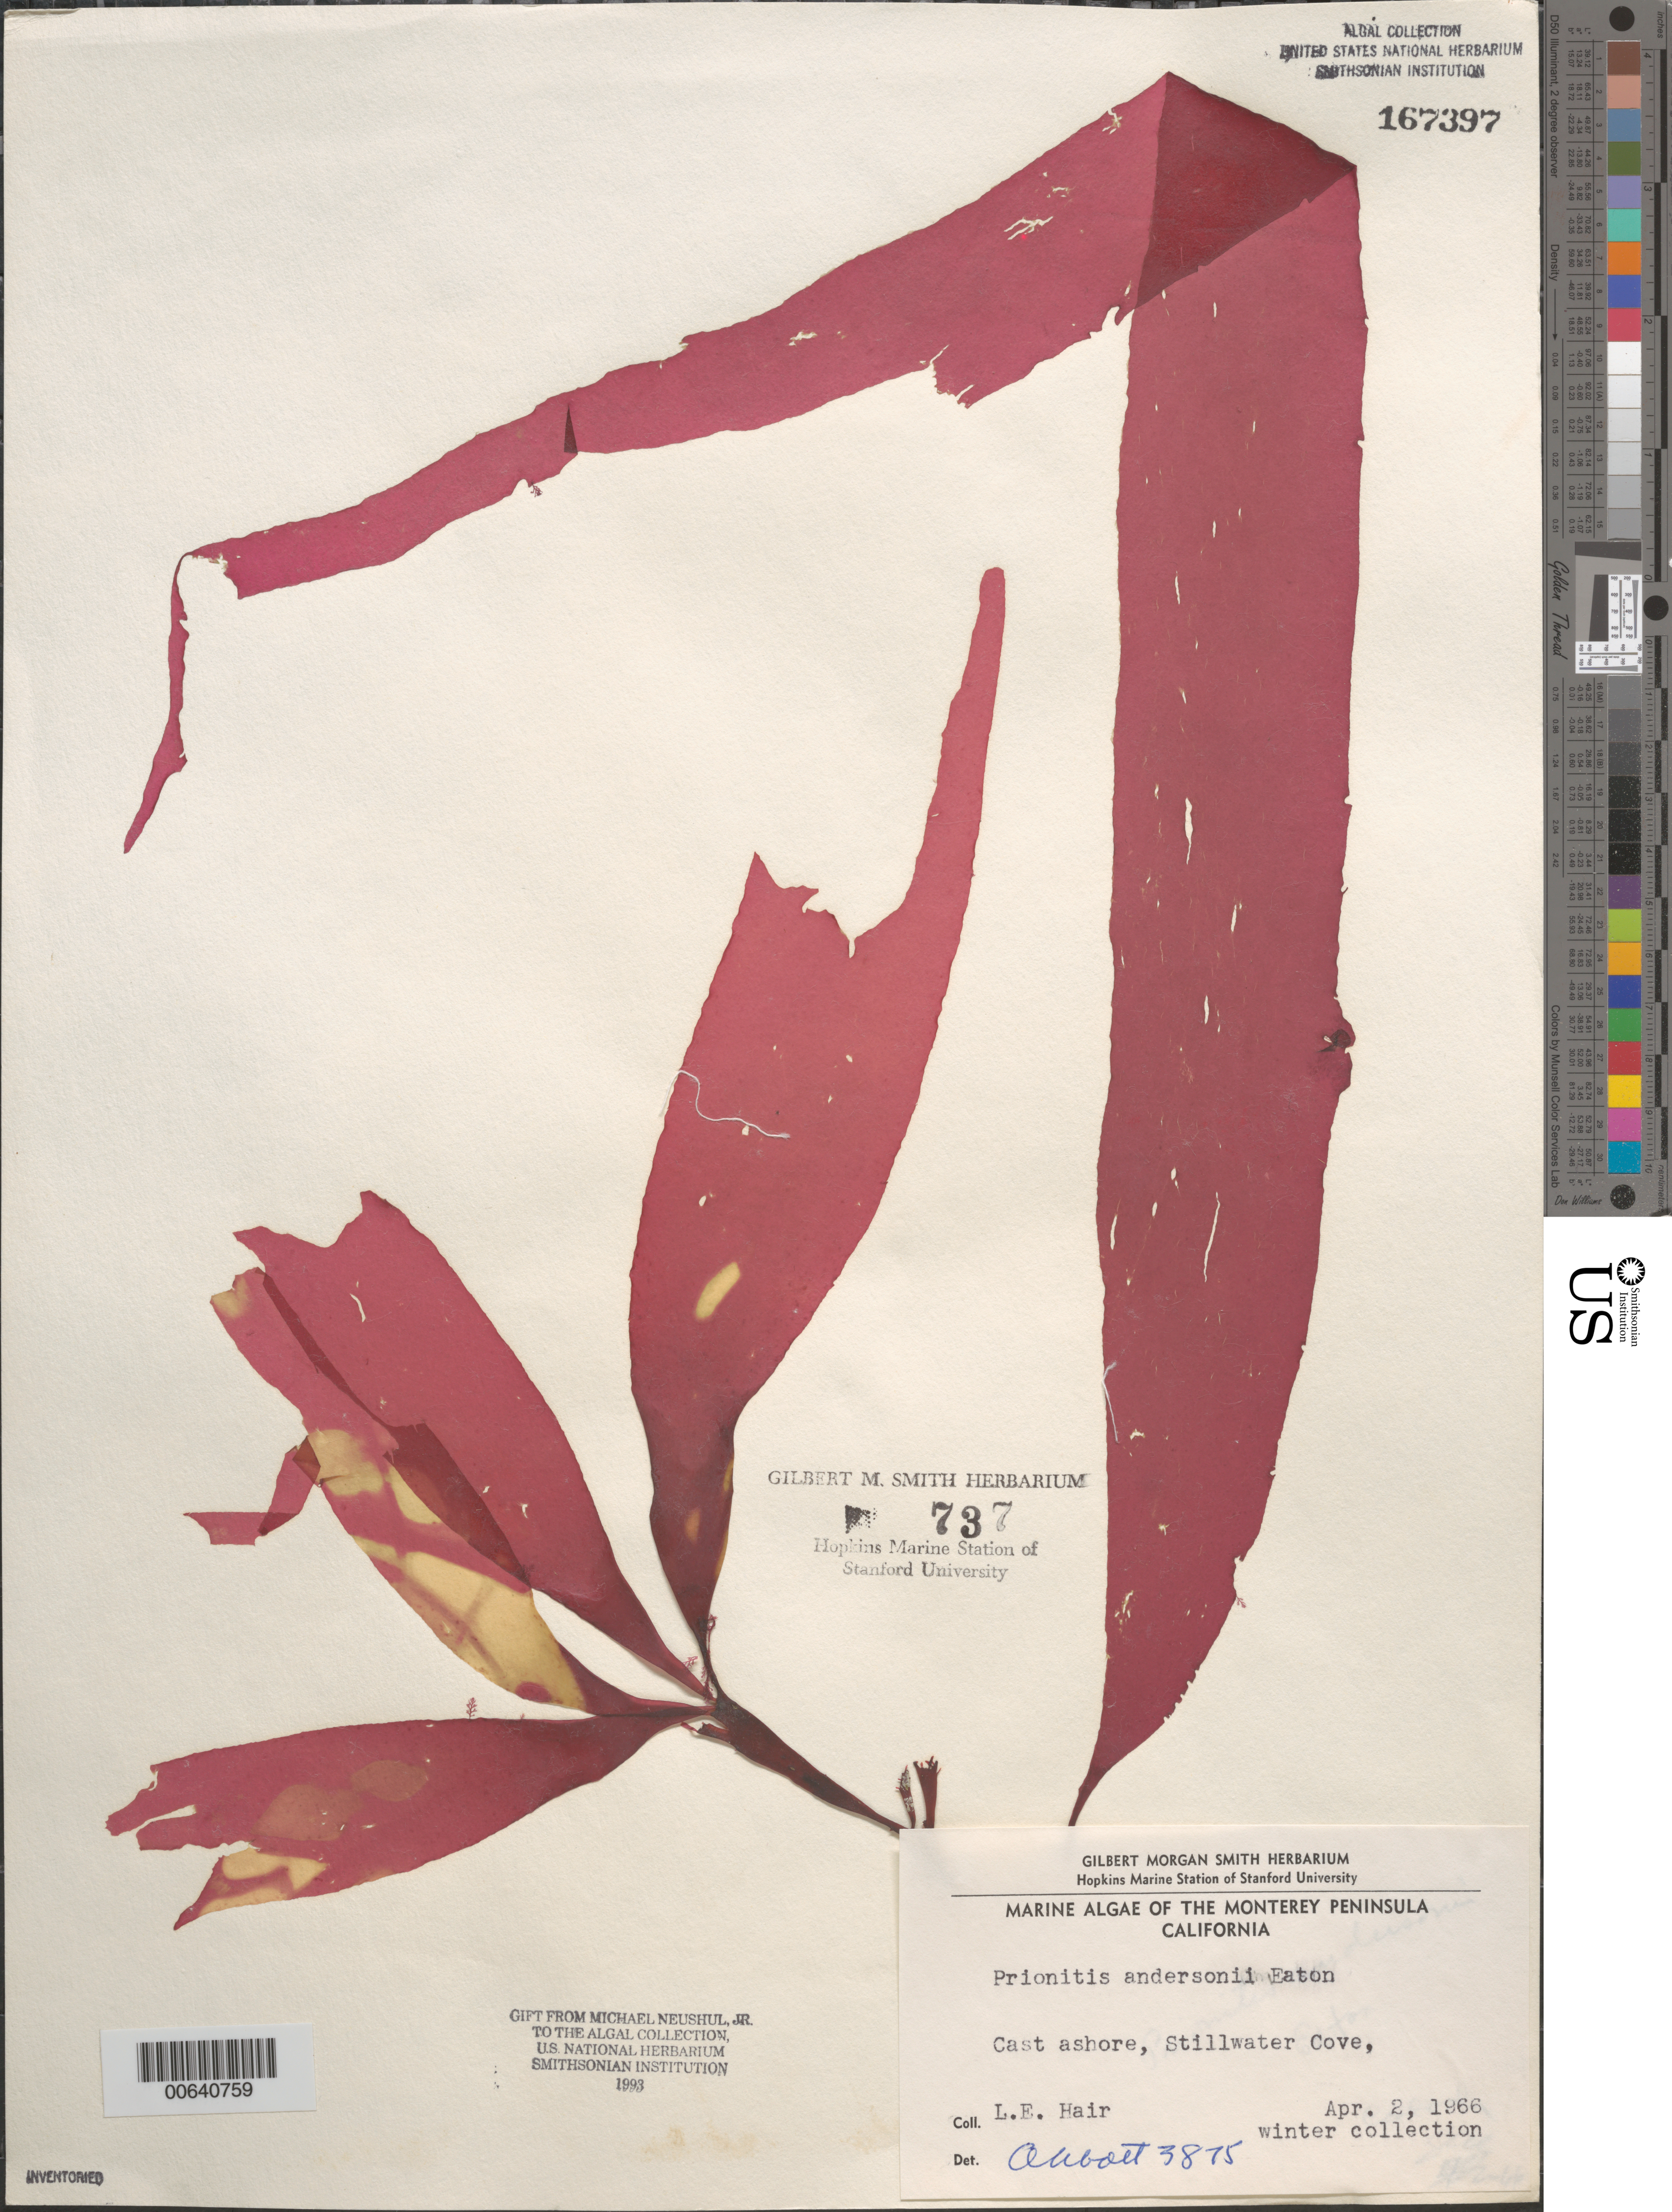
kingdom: Plantae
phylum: Rhodophyta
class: Florideophyceae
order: Cryptonemiales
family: Cryptonemiaceae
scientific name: Prionitis sternbergii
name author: (C. Agardh) J. Agardh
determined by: Algae name updating Project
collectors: L. Hair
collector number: IAA 3875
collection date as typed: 02 Apr 1966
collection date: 1966-04-02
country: United States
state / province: California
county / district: Monterey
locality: Stillwater Cove, Monterey Peninsula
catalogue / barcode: US 167397